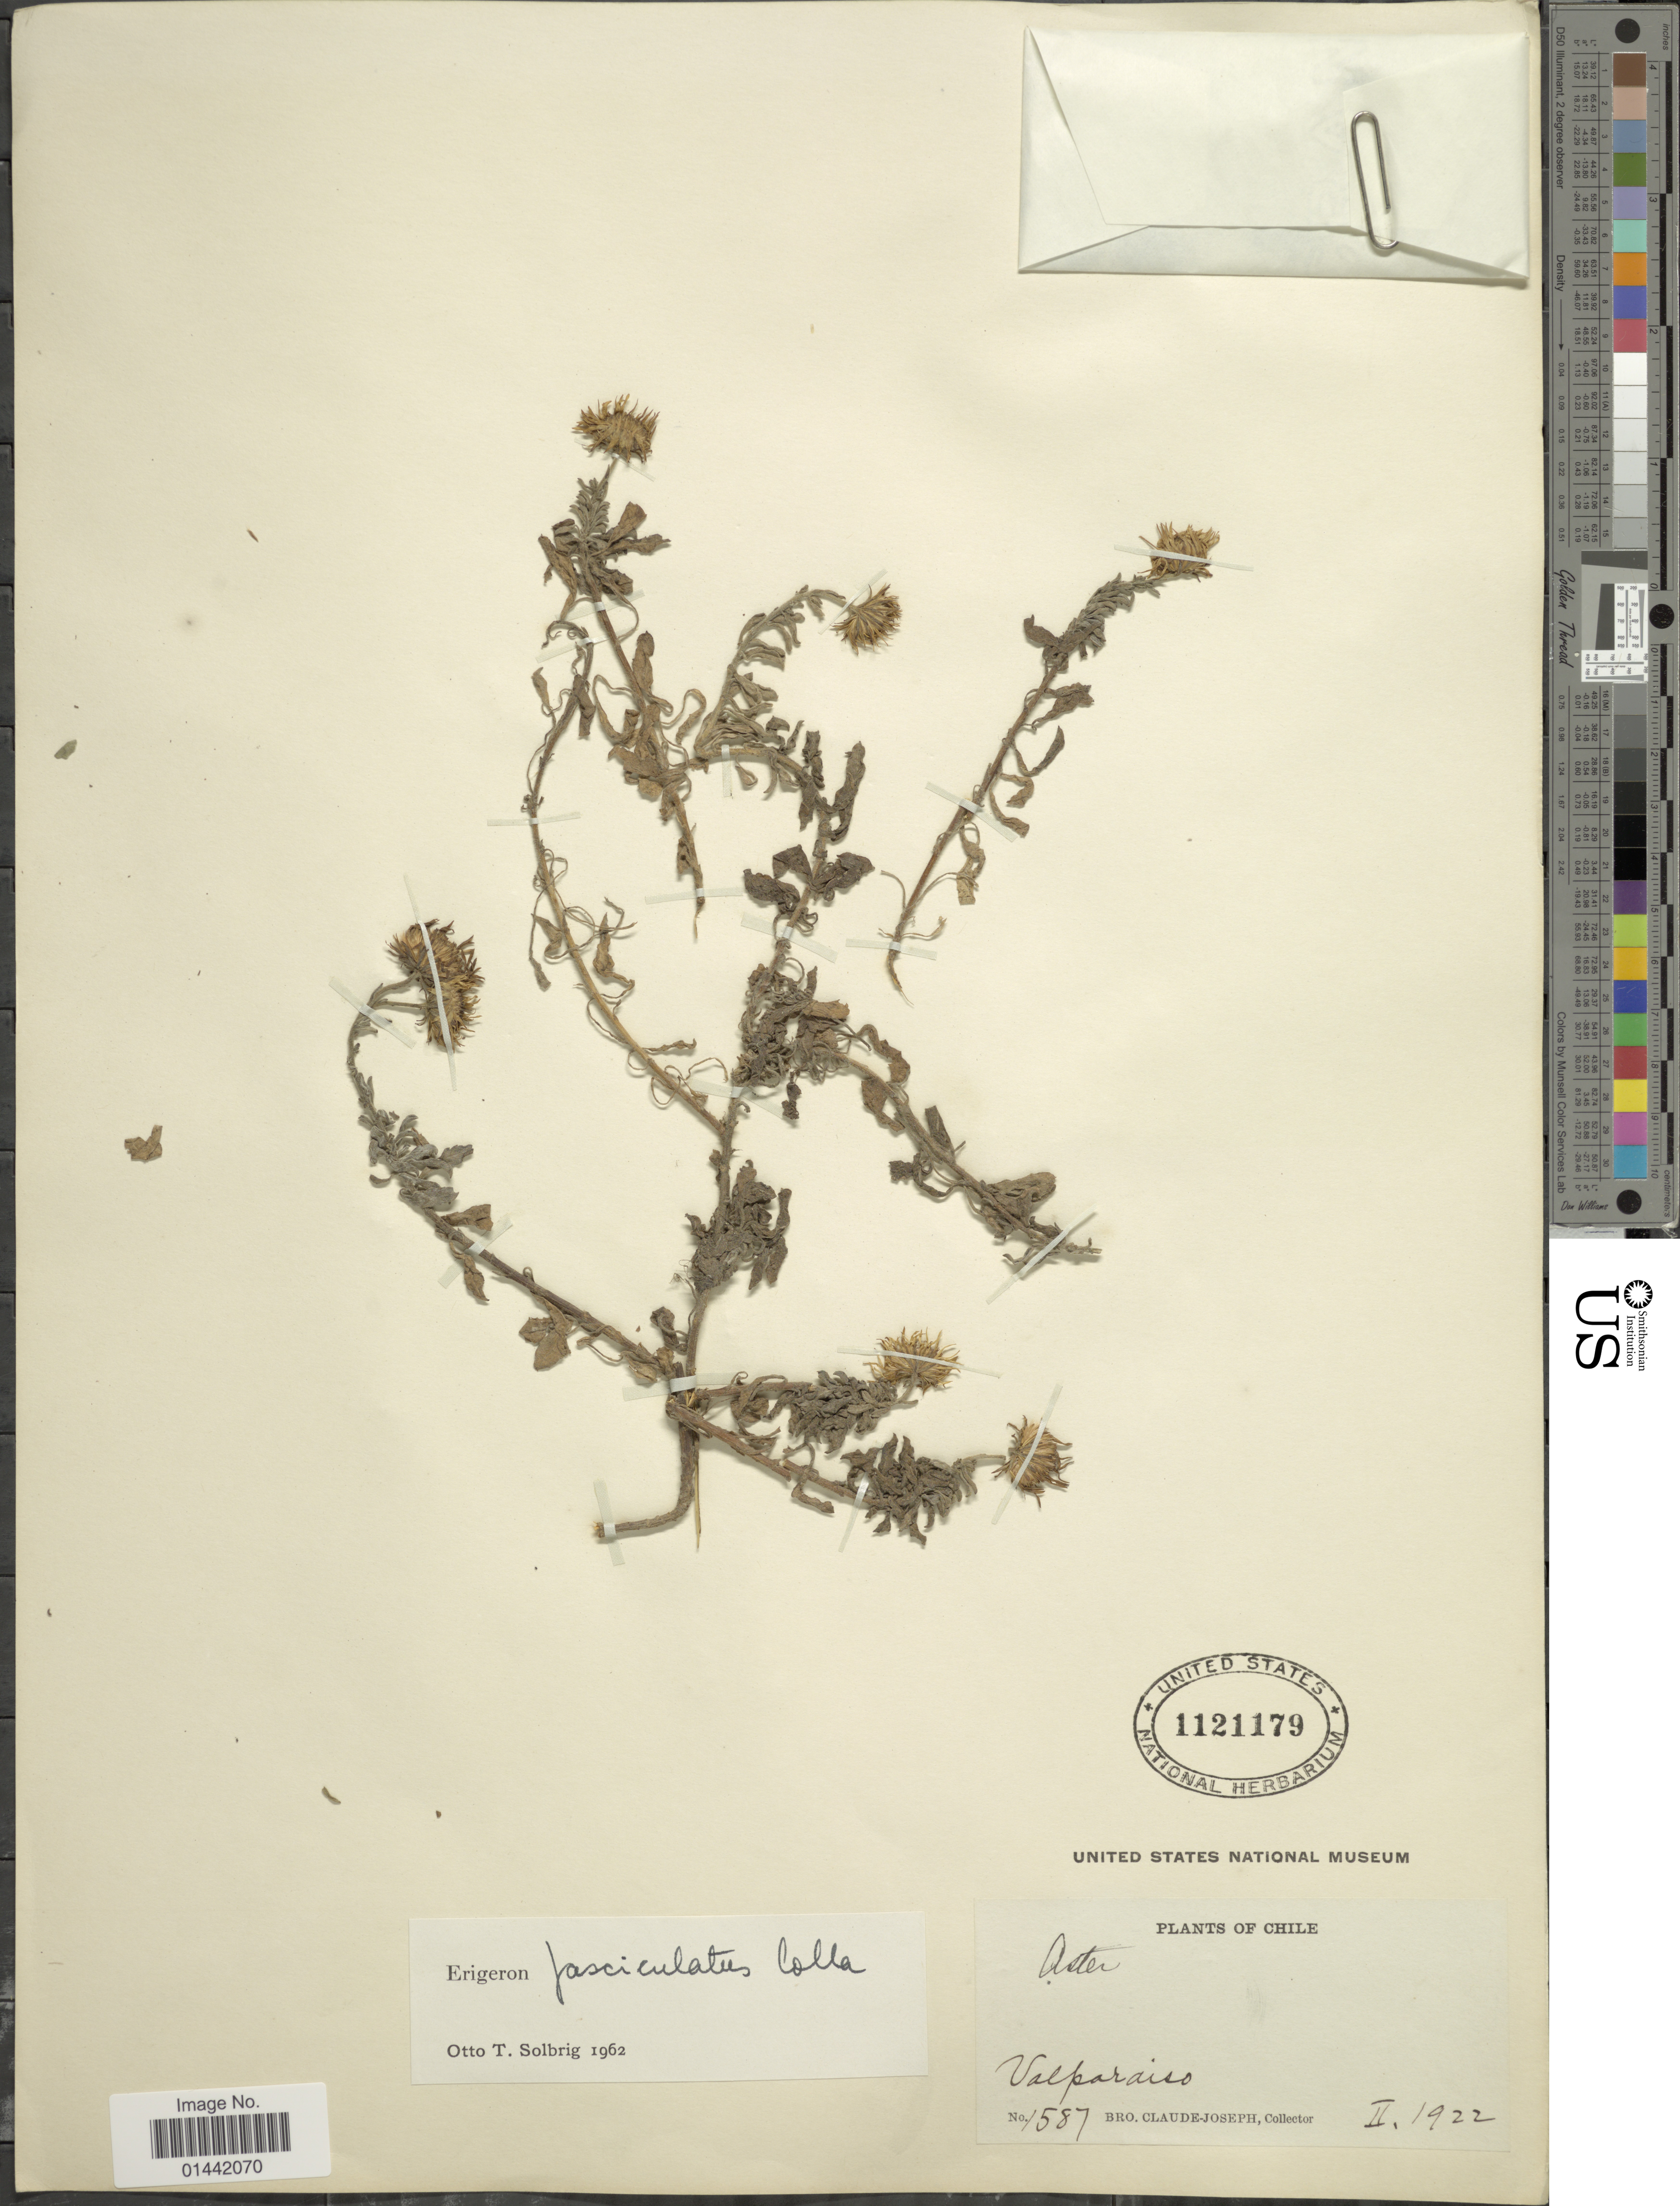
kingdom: Plantae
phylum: Tracheophyta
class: Magnoliopsida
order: Asterales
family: Asteraceae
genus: Erigeron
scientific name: Erigeron fasciculatus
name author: Colla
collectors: Bro. Claude-Joseph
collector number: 1587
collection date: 1922-02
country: Chile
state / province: Valparaíso (V)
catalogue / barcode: US 1121179